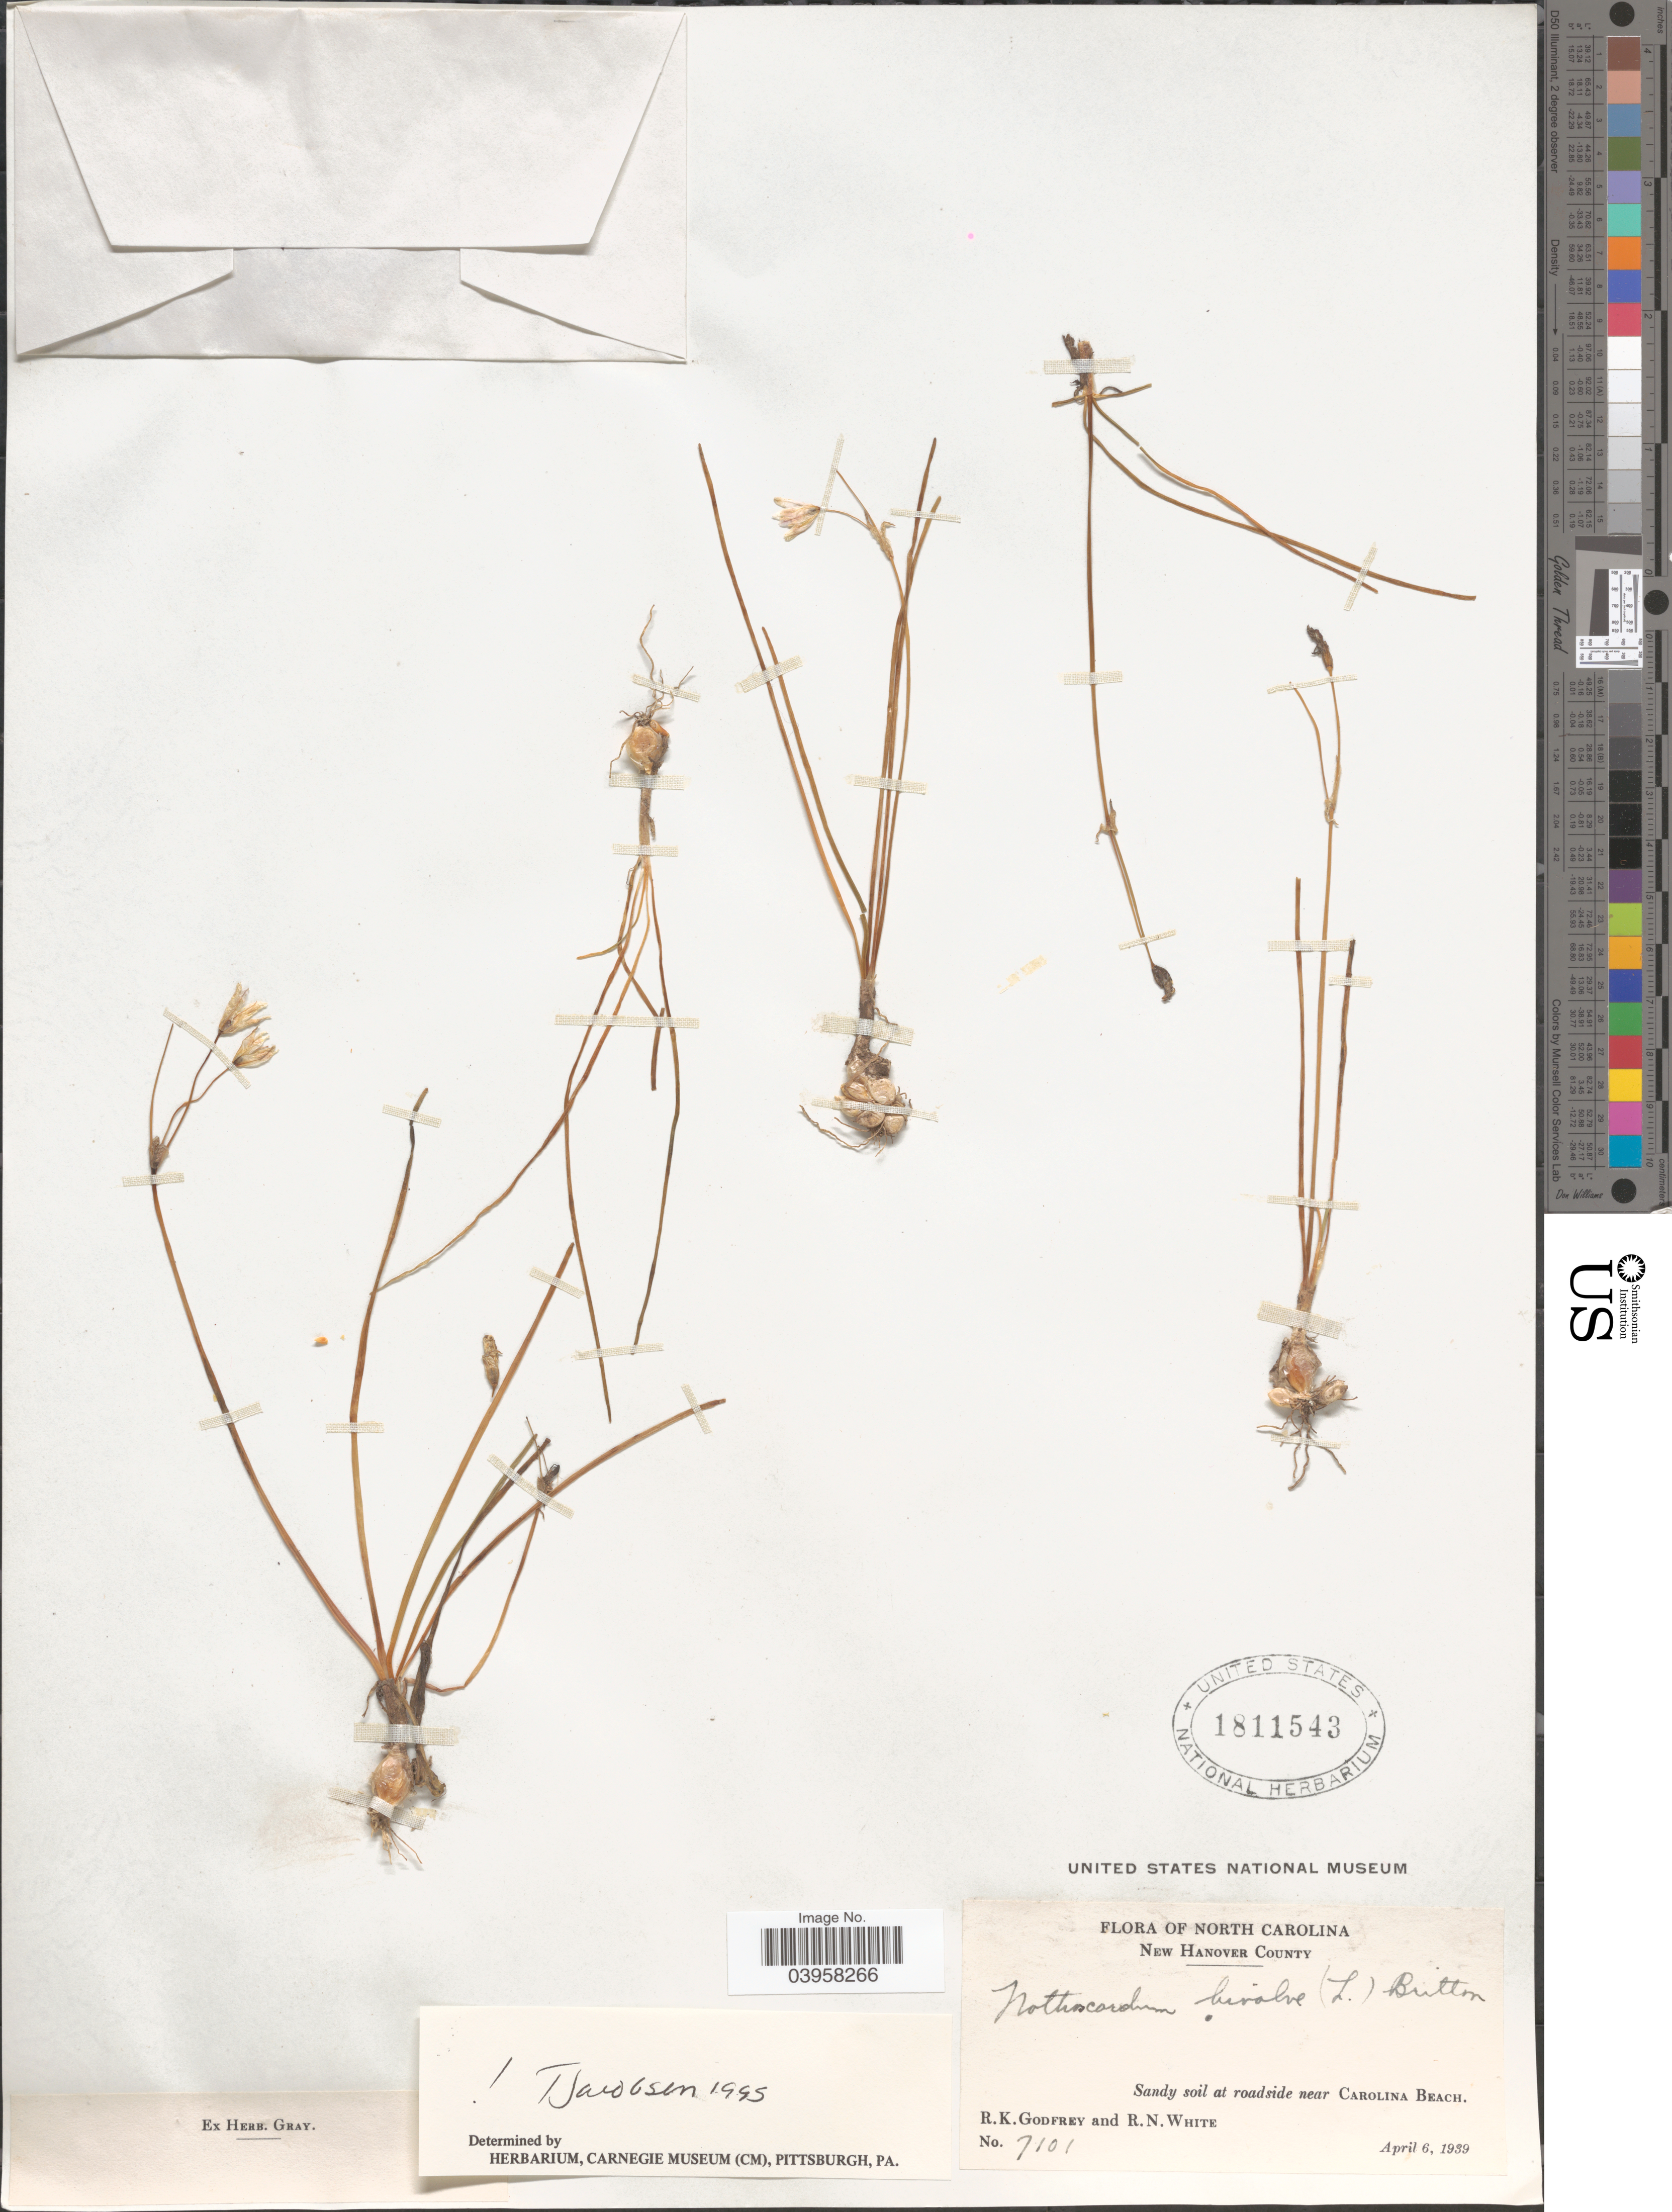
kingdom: Plantae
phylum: Tracheophyta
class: Liliopsida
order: Asparagales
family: Amaryllidaceae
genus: Nothoscordum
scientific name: Nothoscordum bivalve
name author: (L.) Britton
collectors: R. K. Godfrey & R. N. White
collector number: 7101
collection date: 1939-04-06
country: United States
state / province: North Carolina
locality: New Hanover County. Sandy soil at roadside near Carolina Beach.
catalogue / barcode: US 1811543